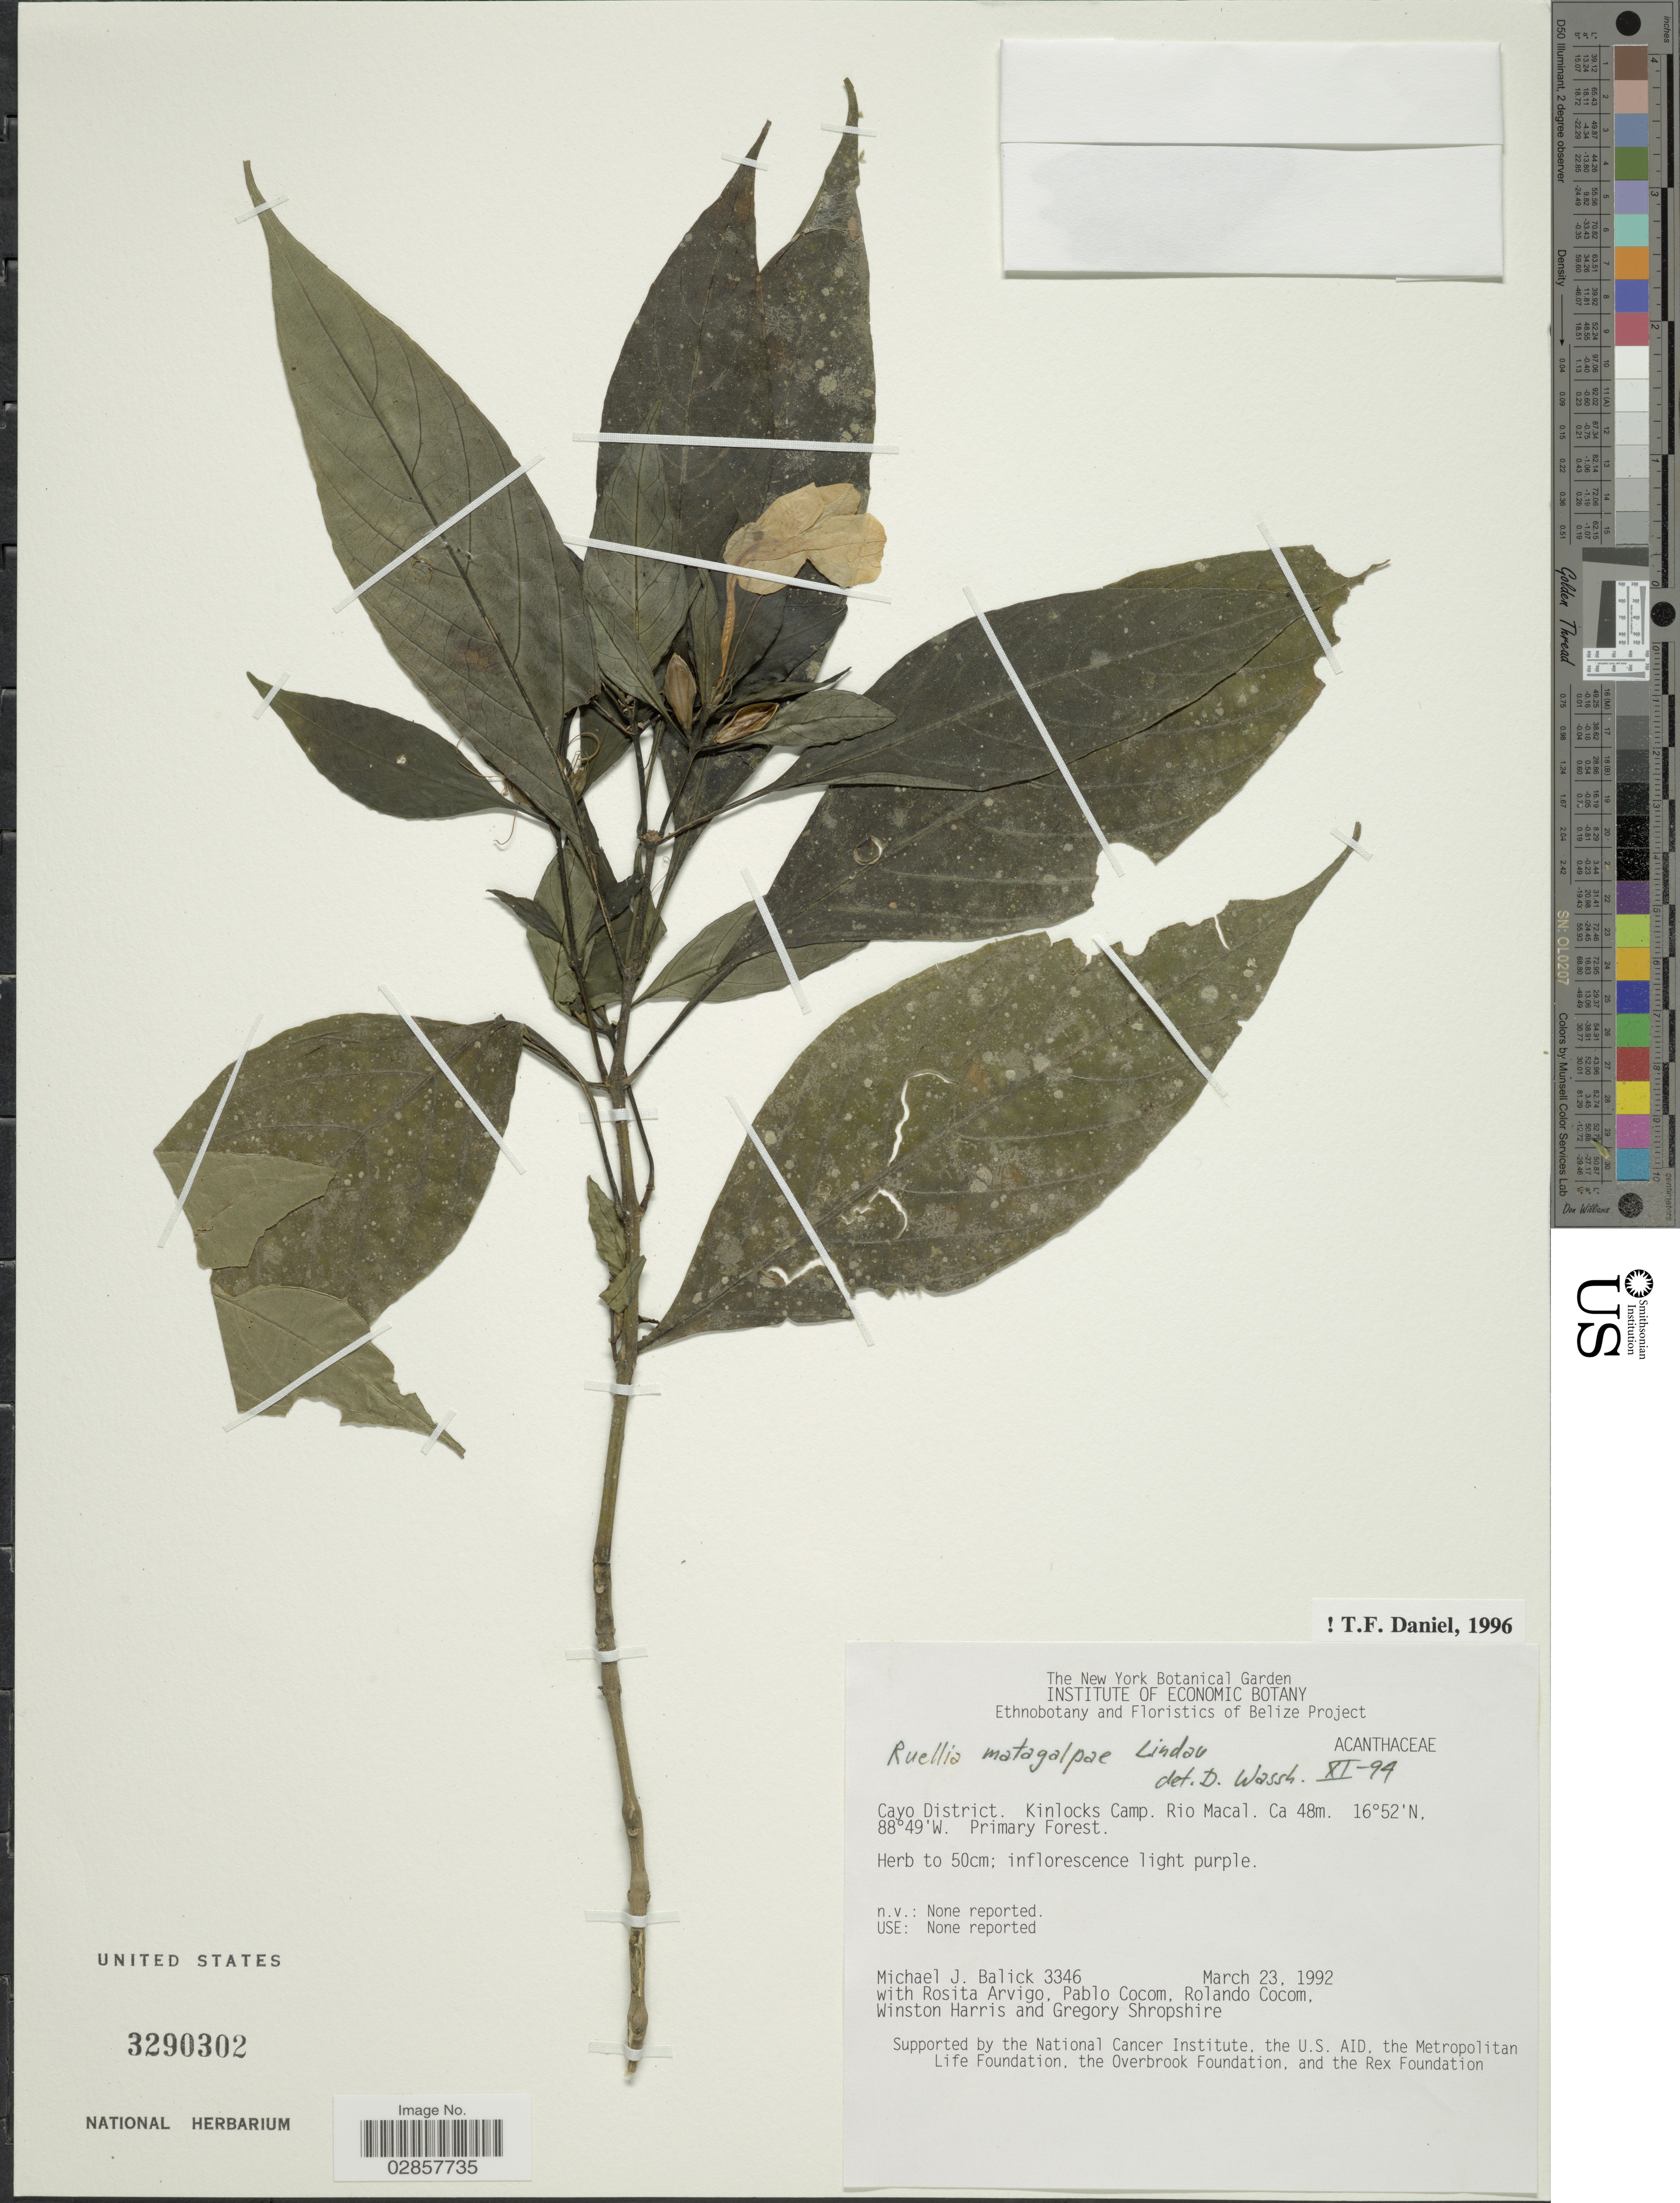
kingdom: Plantae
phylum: Tracheophyta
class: Magnoliopsida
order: Lamiales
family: Acanthaceae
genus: Ruellia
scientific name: Ruellia matagalpae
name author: Lindau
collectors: M. J. Balick, R. Arvigo, P. Cocom, R. Cocom & et al.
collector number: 3346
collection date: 1992-03-23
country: Belize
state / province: Cayo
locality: Cayo District. Kinlocks Camp, Rio Macal.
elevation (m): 48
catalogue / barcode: US 3290302